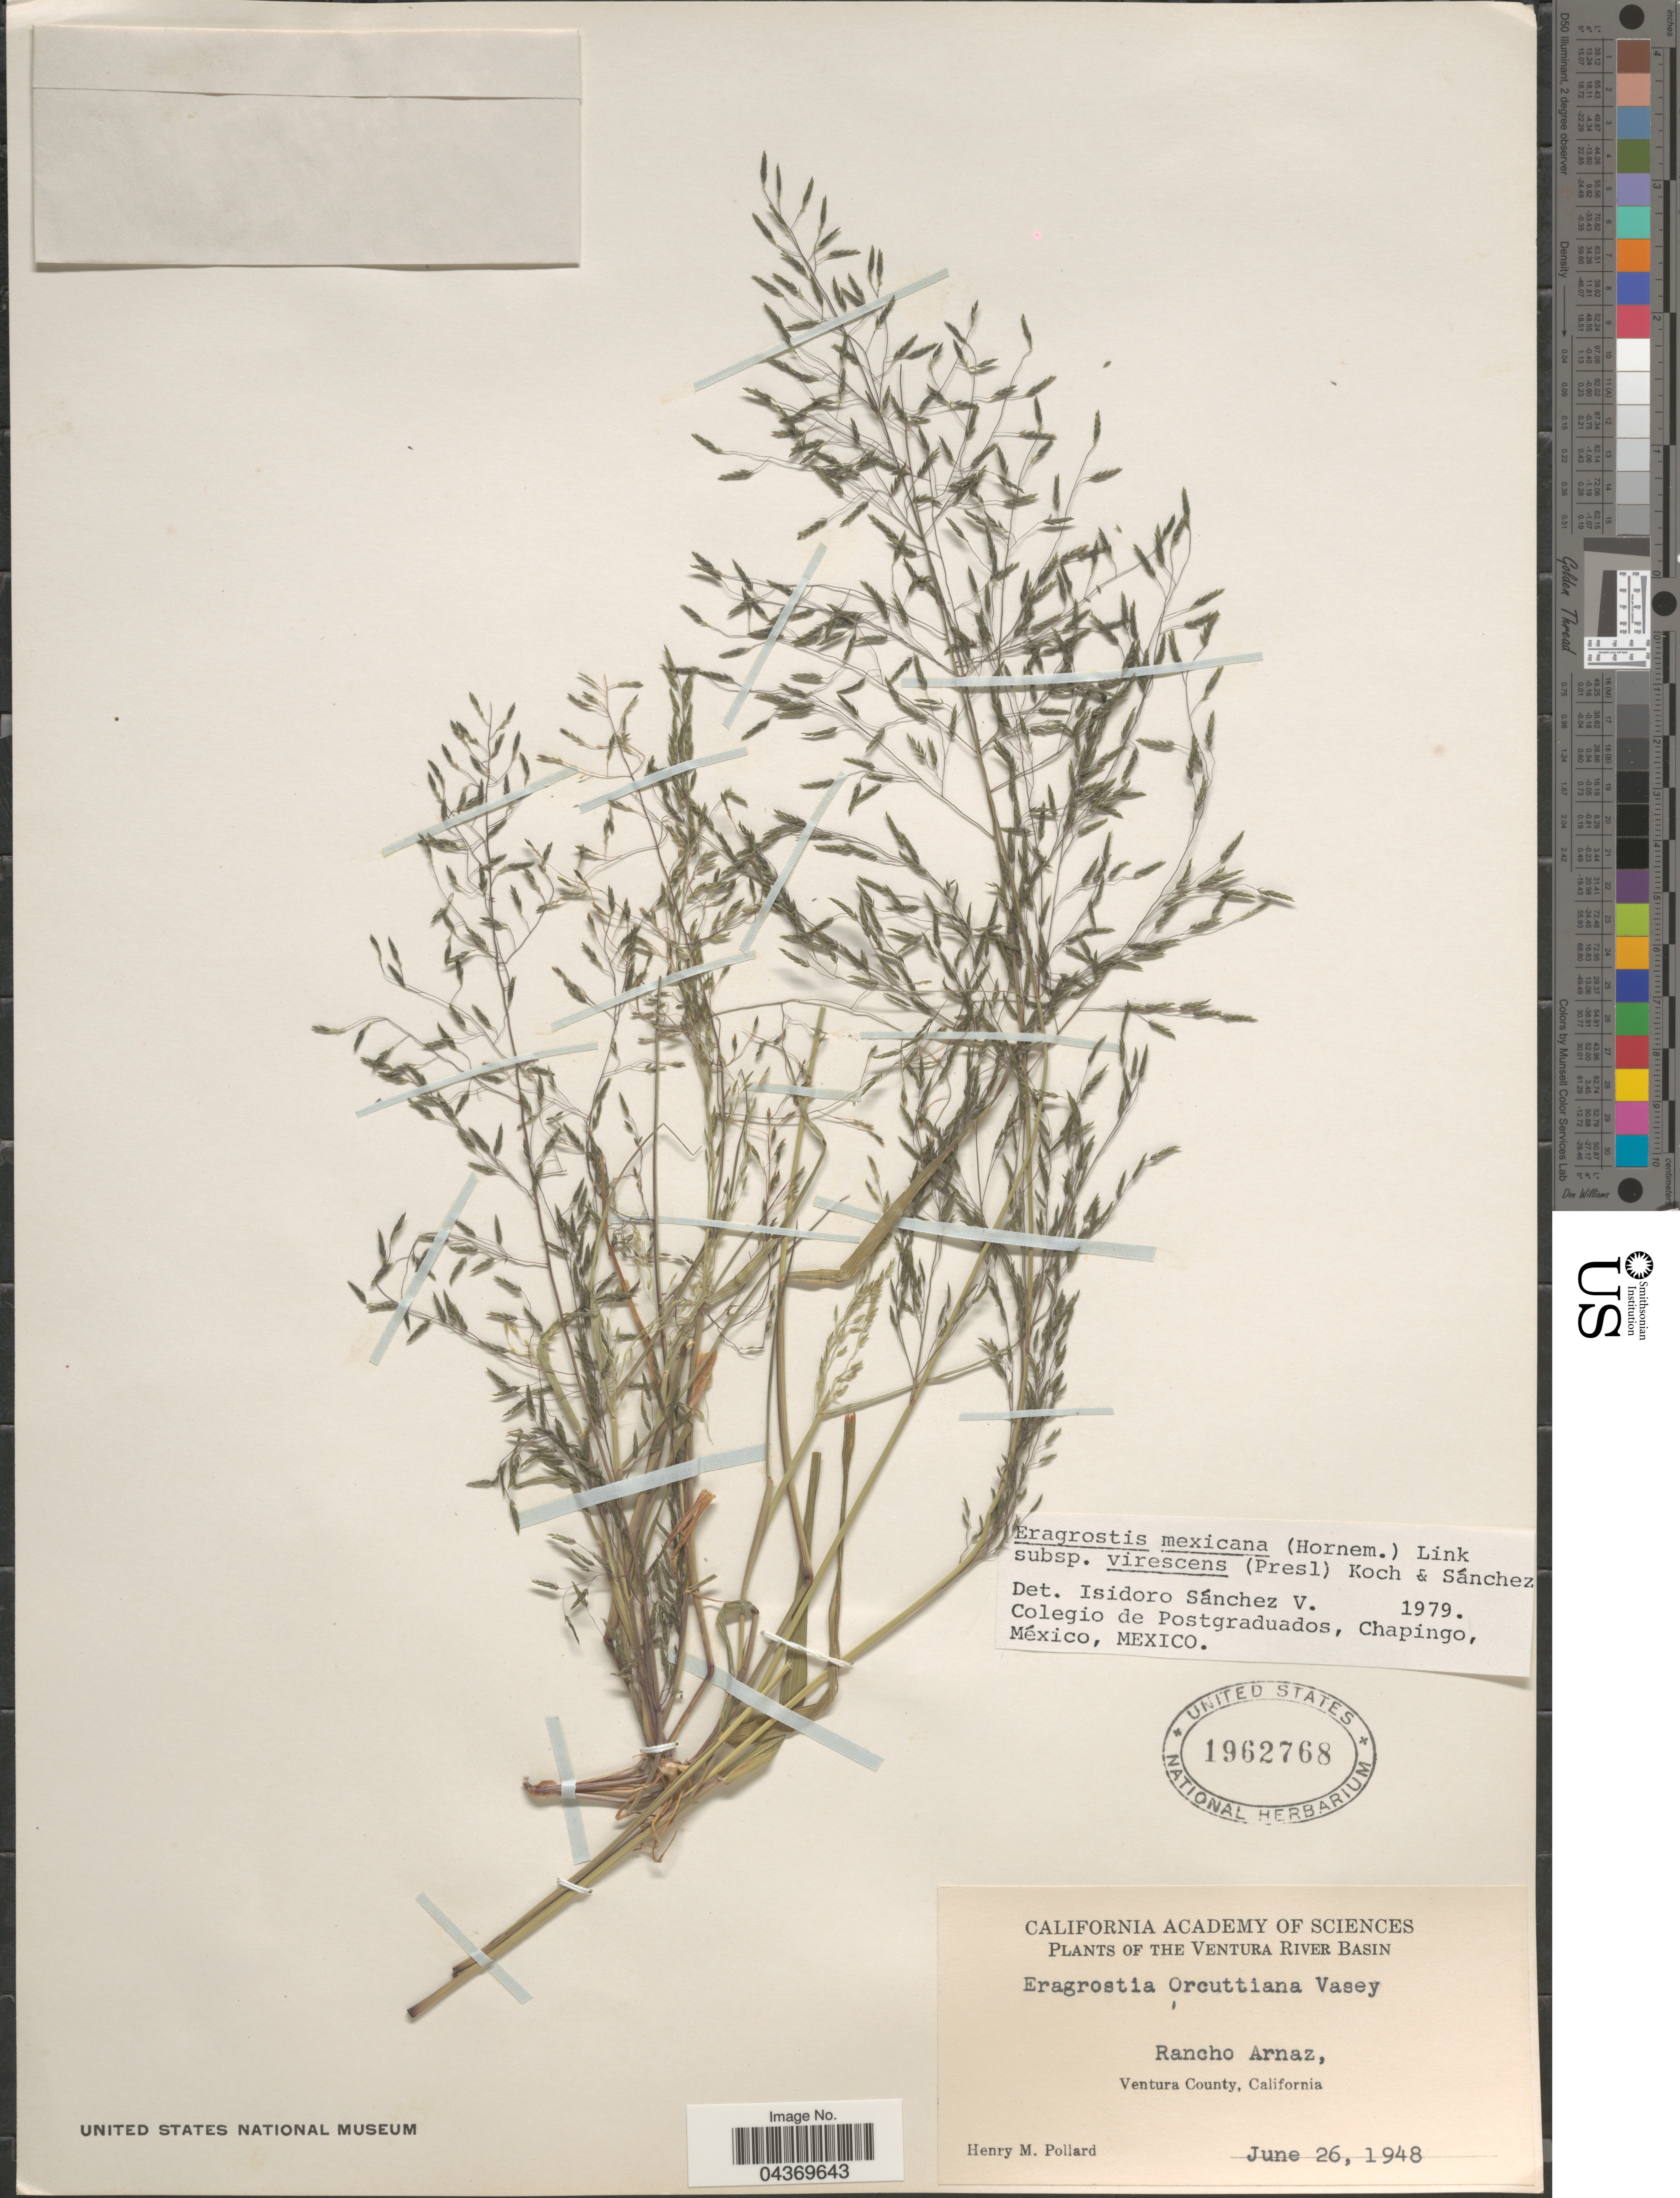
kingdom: Plantae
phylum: Tracheophyta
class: Liliopsida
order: Poales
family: Poaceae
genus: Eragrostis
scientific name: Eragrostis mexicana subsp. virescens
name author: (J. Presl) S.D. Koch & Sánchez Vega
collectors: H. M. Pollard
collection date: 1948-06-26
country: United States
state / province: California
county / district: Ventura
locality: Ventura River Basin. Rancho Arnaz, Ventura County.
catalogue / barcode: US 1962768